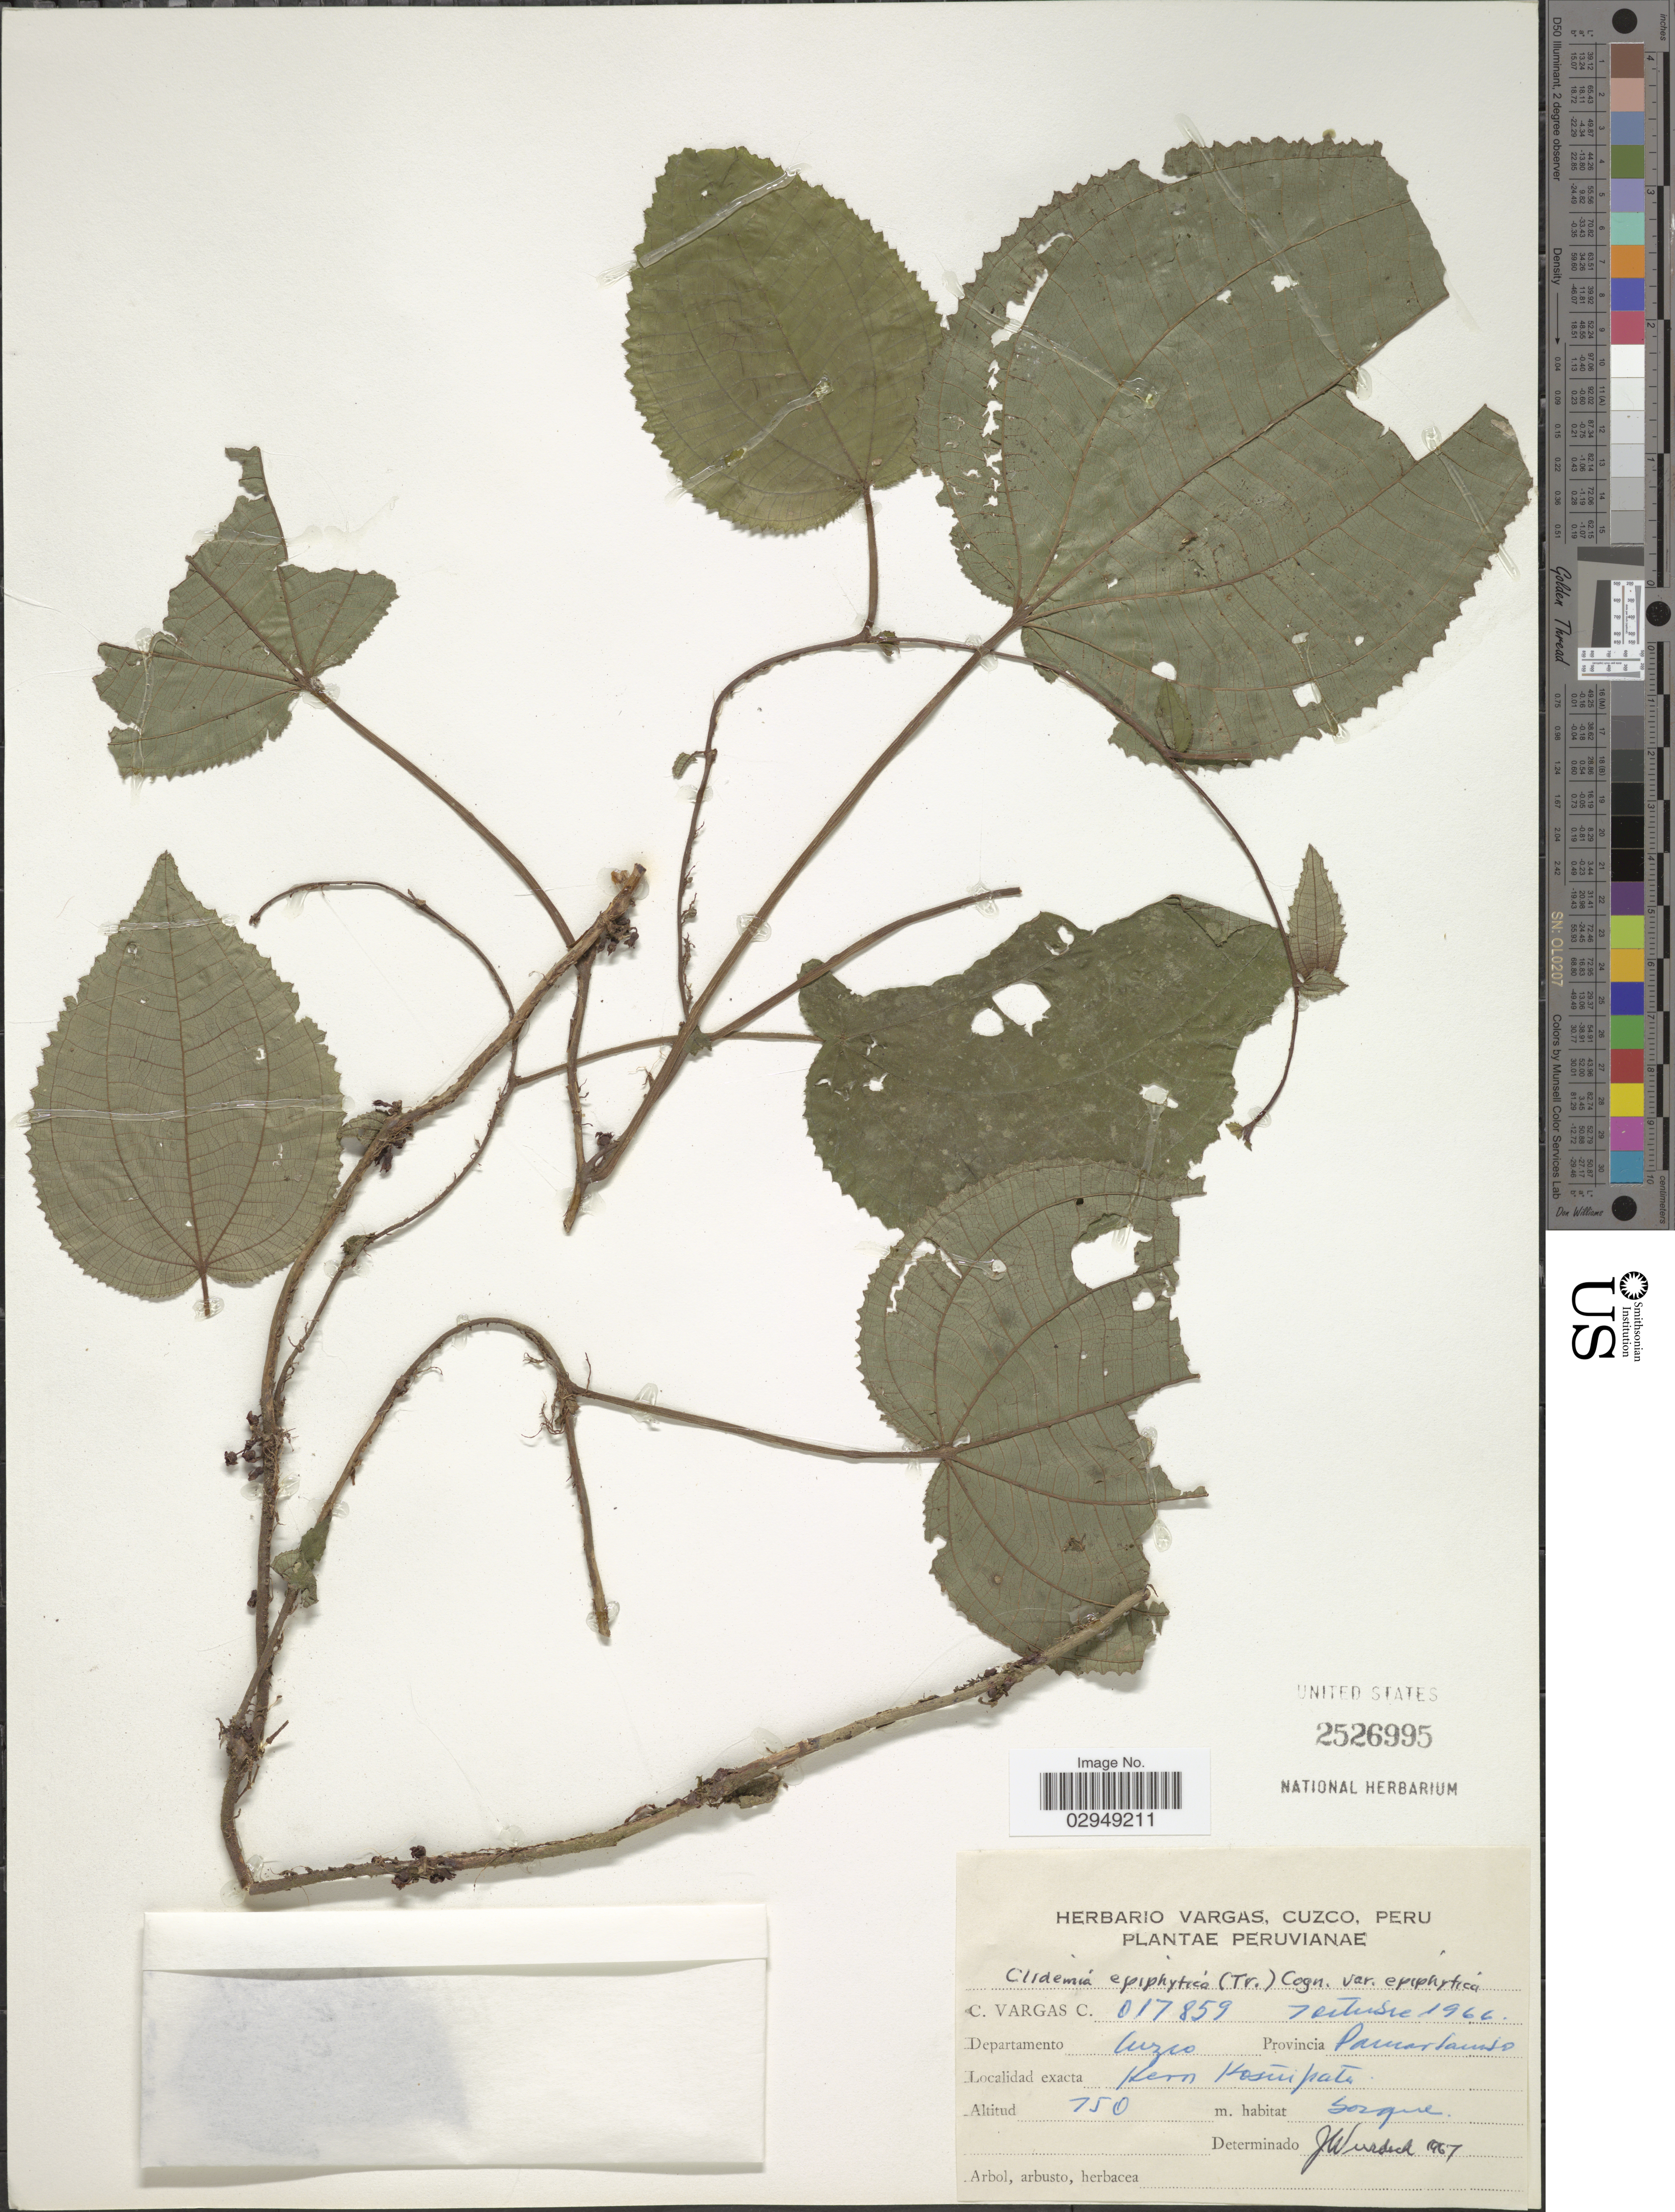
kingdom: Plantae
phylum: Tracheophyta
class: Magnoliopsida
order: Myrtales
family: Melastomataceae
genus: Clidemia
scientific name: Clidemia epiphytica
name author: (Triana) Cogn.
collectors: C. Vargas Calderón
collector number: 017859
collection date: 1966-10-01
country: Peru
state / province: Cusco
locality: Keros, Kosñipata, Provincia Paucartambo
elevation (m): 750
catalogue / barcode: US 2526995